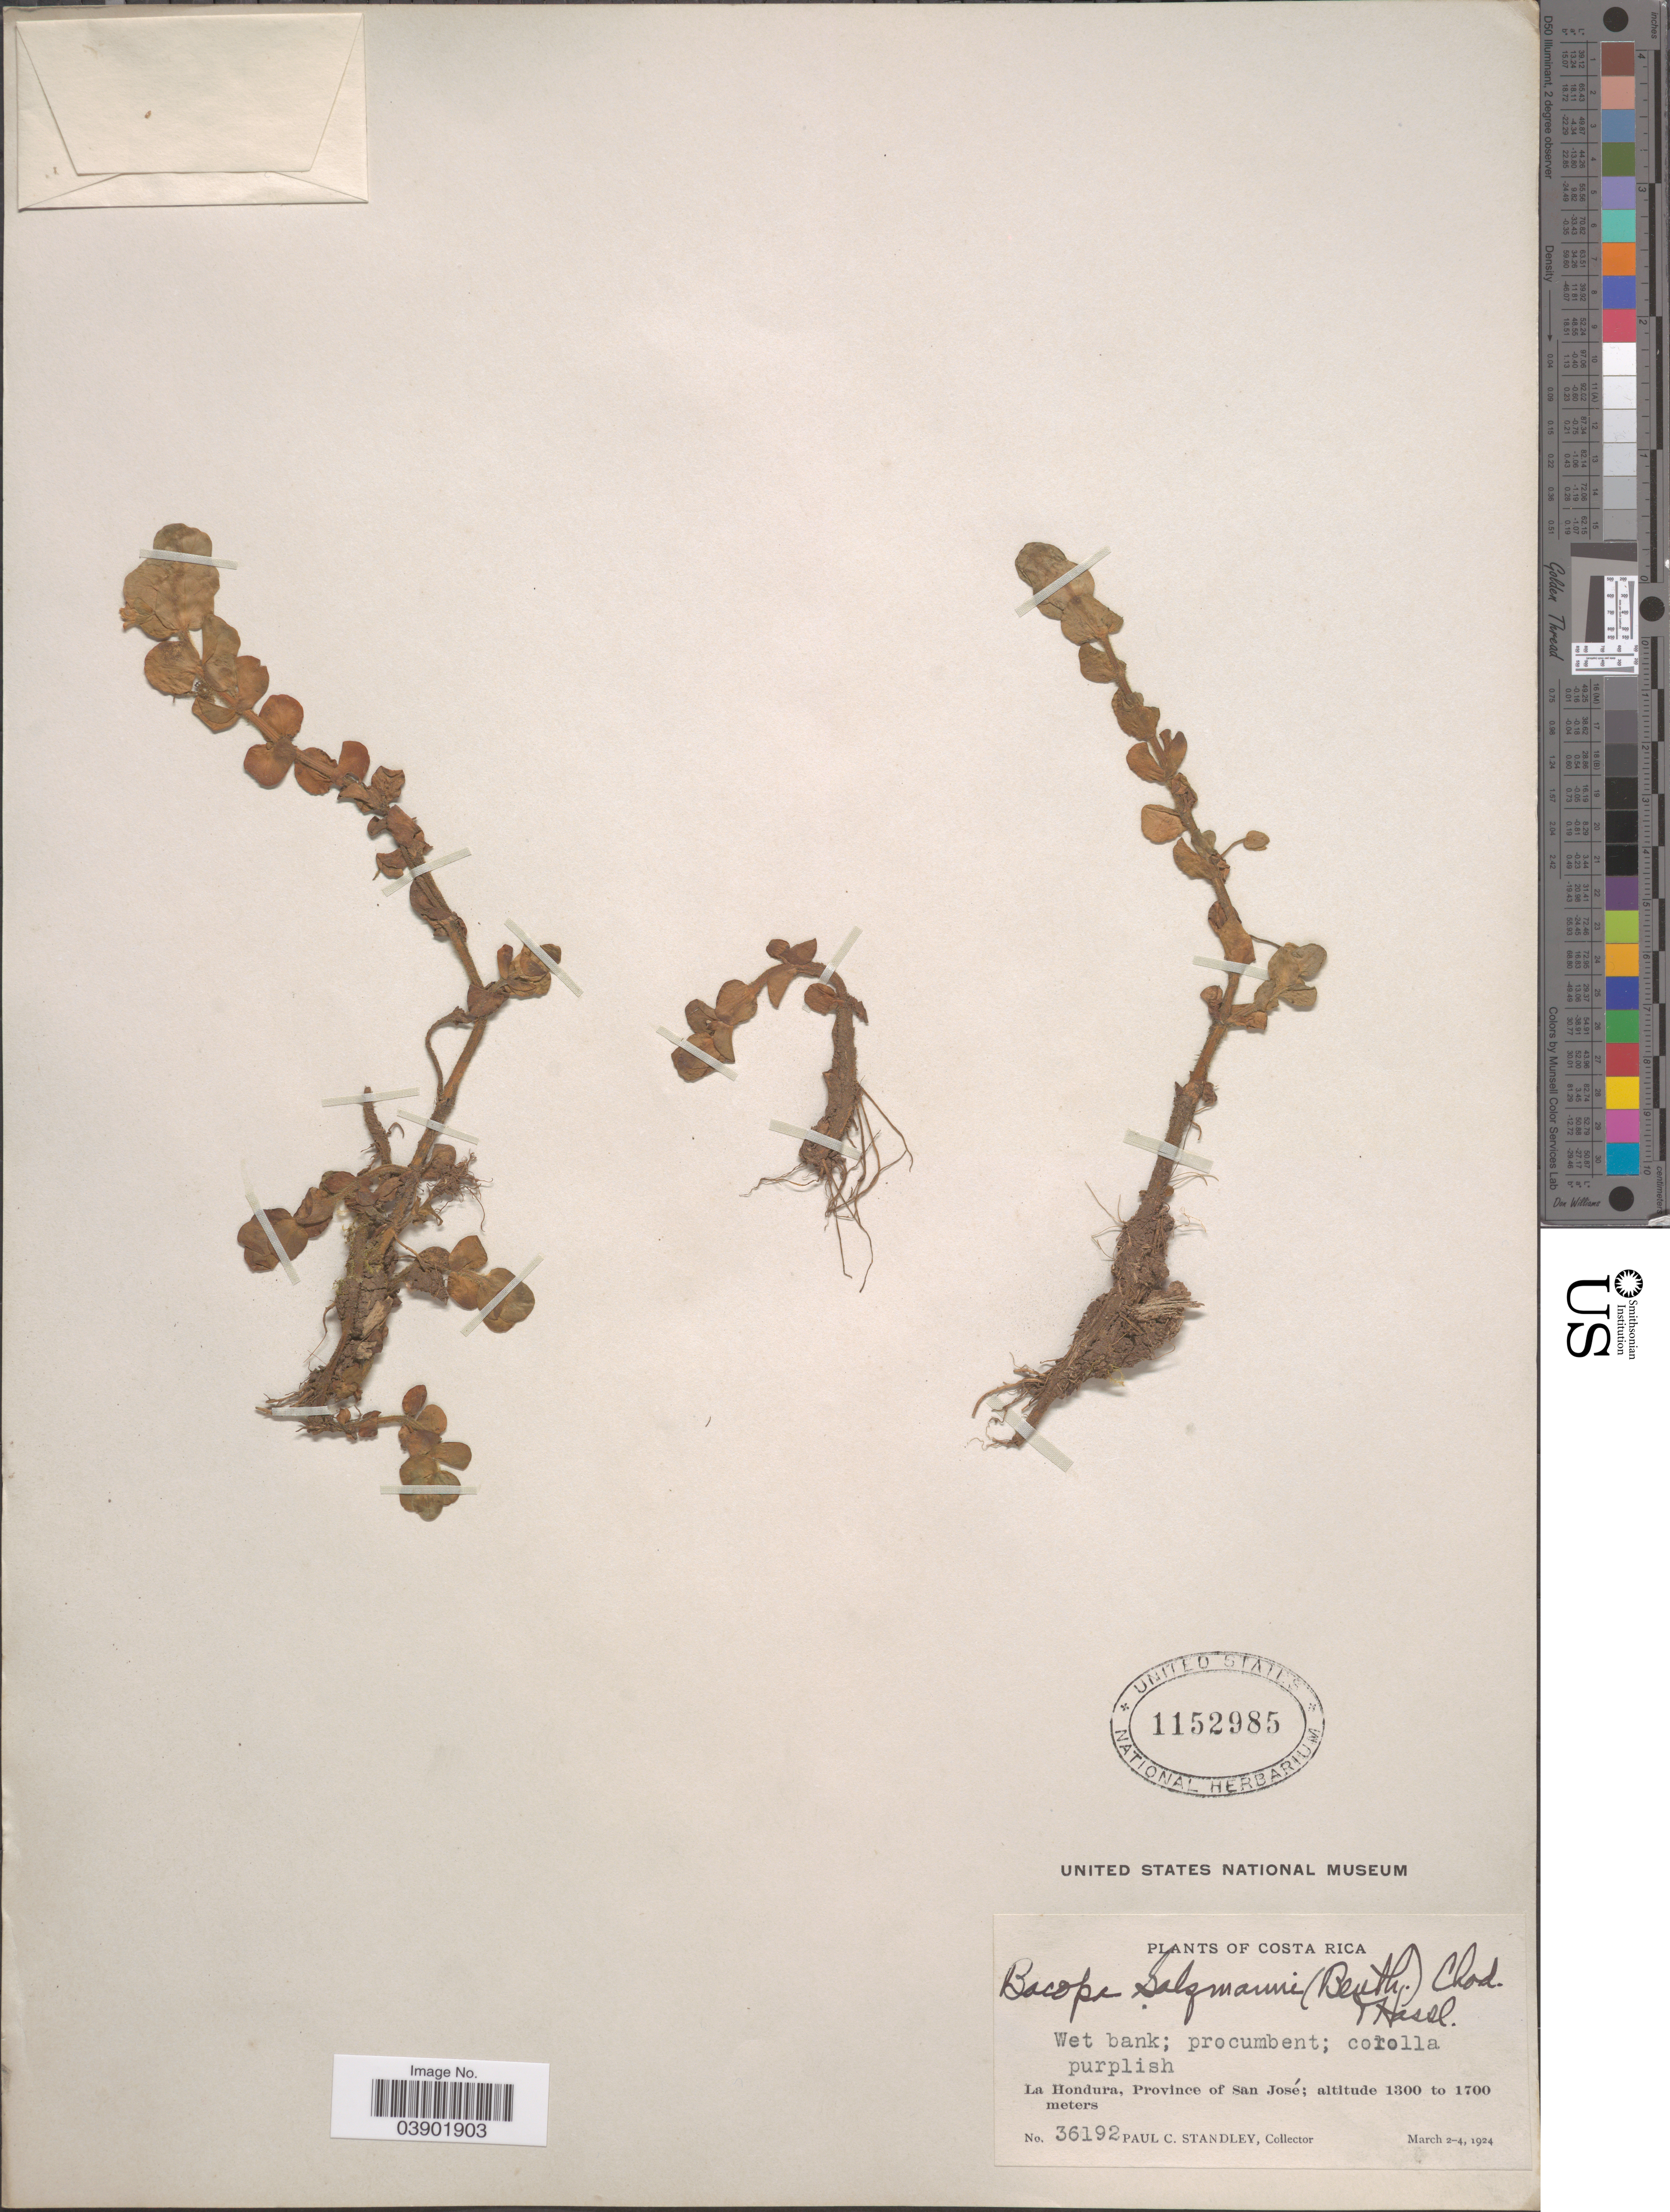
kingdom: Plantae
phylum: Tracheophyta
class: Magnoliopsida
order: Lamiales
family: Plantaginaceae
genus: Bacopa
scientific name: Bacopa salzmannii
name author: (Benth.) Wettst. ex Edwall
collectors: P. C. Standley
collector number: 36192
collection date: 1924-03-02/1924-03-04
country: Costa Rica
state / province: San José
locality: La Hondura.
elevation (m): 1300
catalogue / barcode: US 1152985